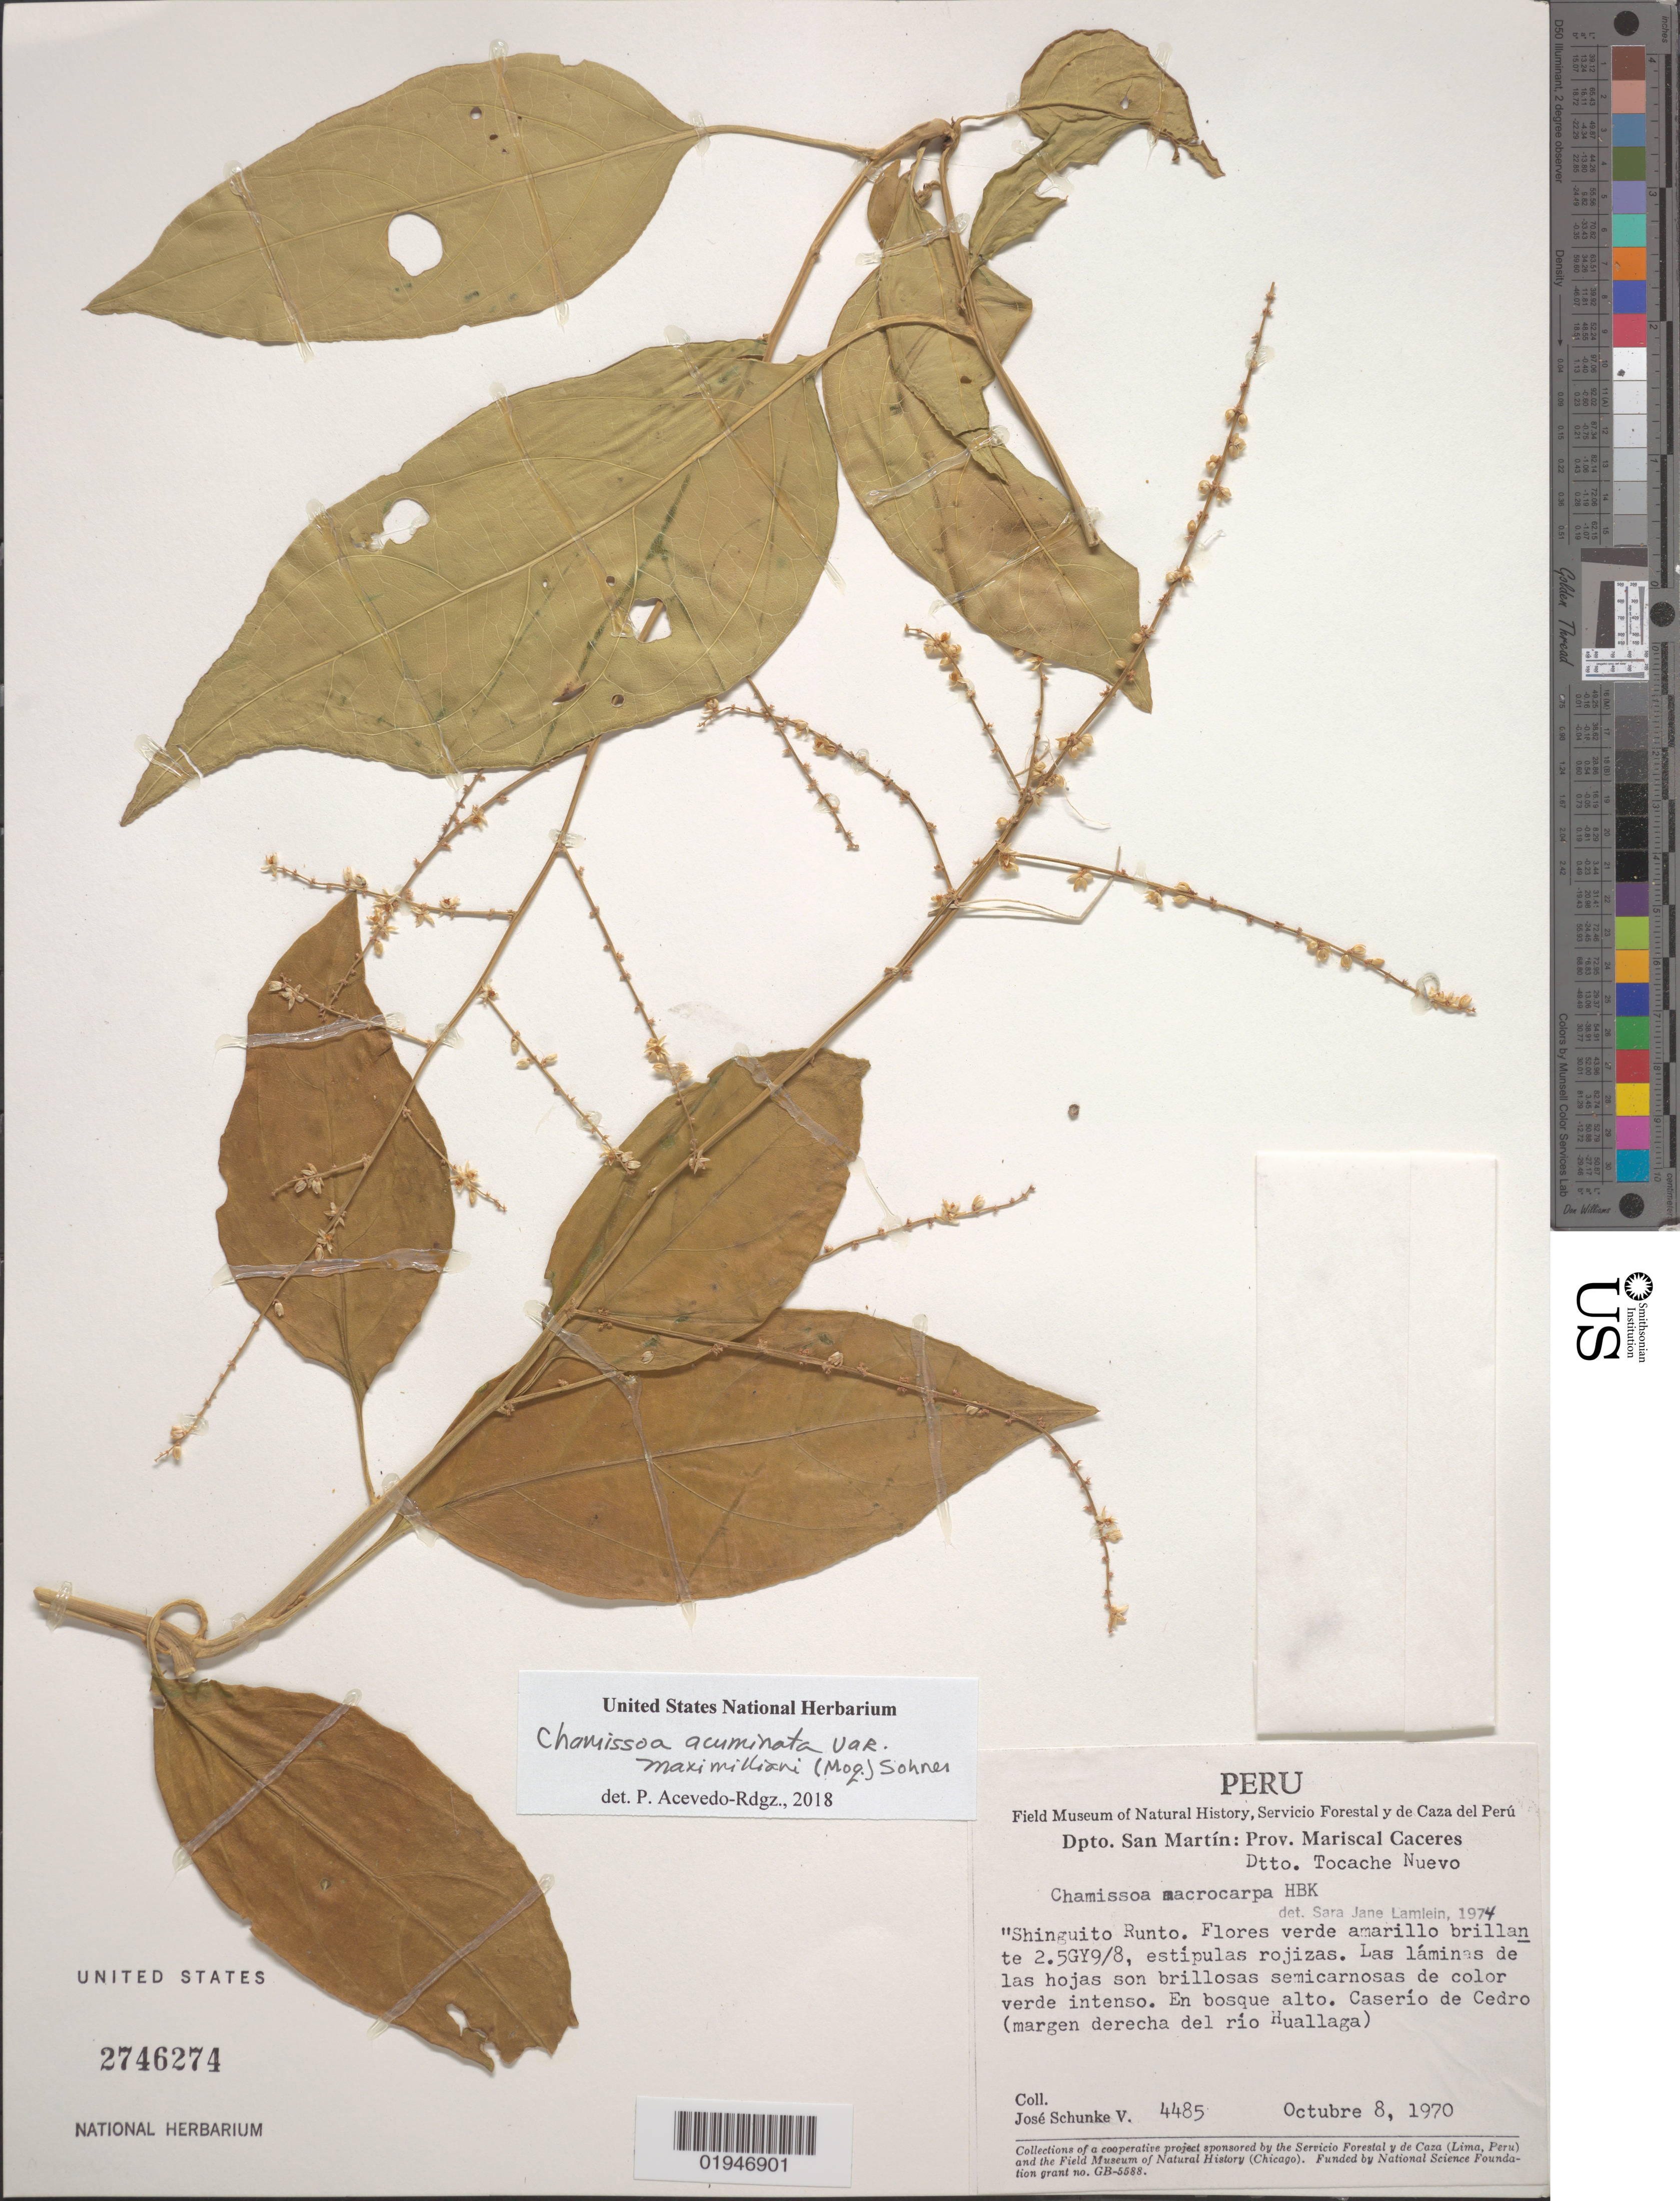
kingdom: Plantae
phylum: Tracheophyta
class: Magnoliopsida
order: Caryophyllales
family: Amaranthaceae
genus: Chamissoa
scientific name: Chamissoa acuminata var. maximiliani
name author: (Mart. ex Moq.) Sohmer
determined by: Acevedo-Rodríguez, P., (BOT), Smithsonian Institution - National Museum of Natural History (UNITED STATES)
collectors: J. Schunke Vigo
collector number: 4485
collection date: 1970-10-08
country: Peru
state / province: San Martín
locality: Prov. Mariscal Caceres. Dtto. Tocache Nuevo. Caserío de Cedro (margen derecha del río Huallaga)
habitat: Bosque alto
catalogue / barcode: US 2746274